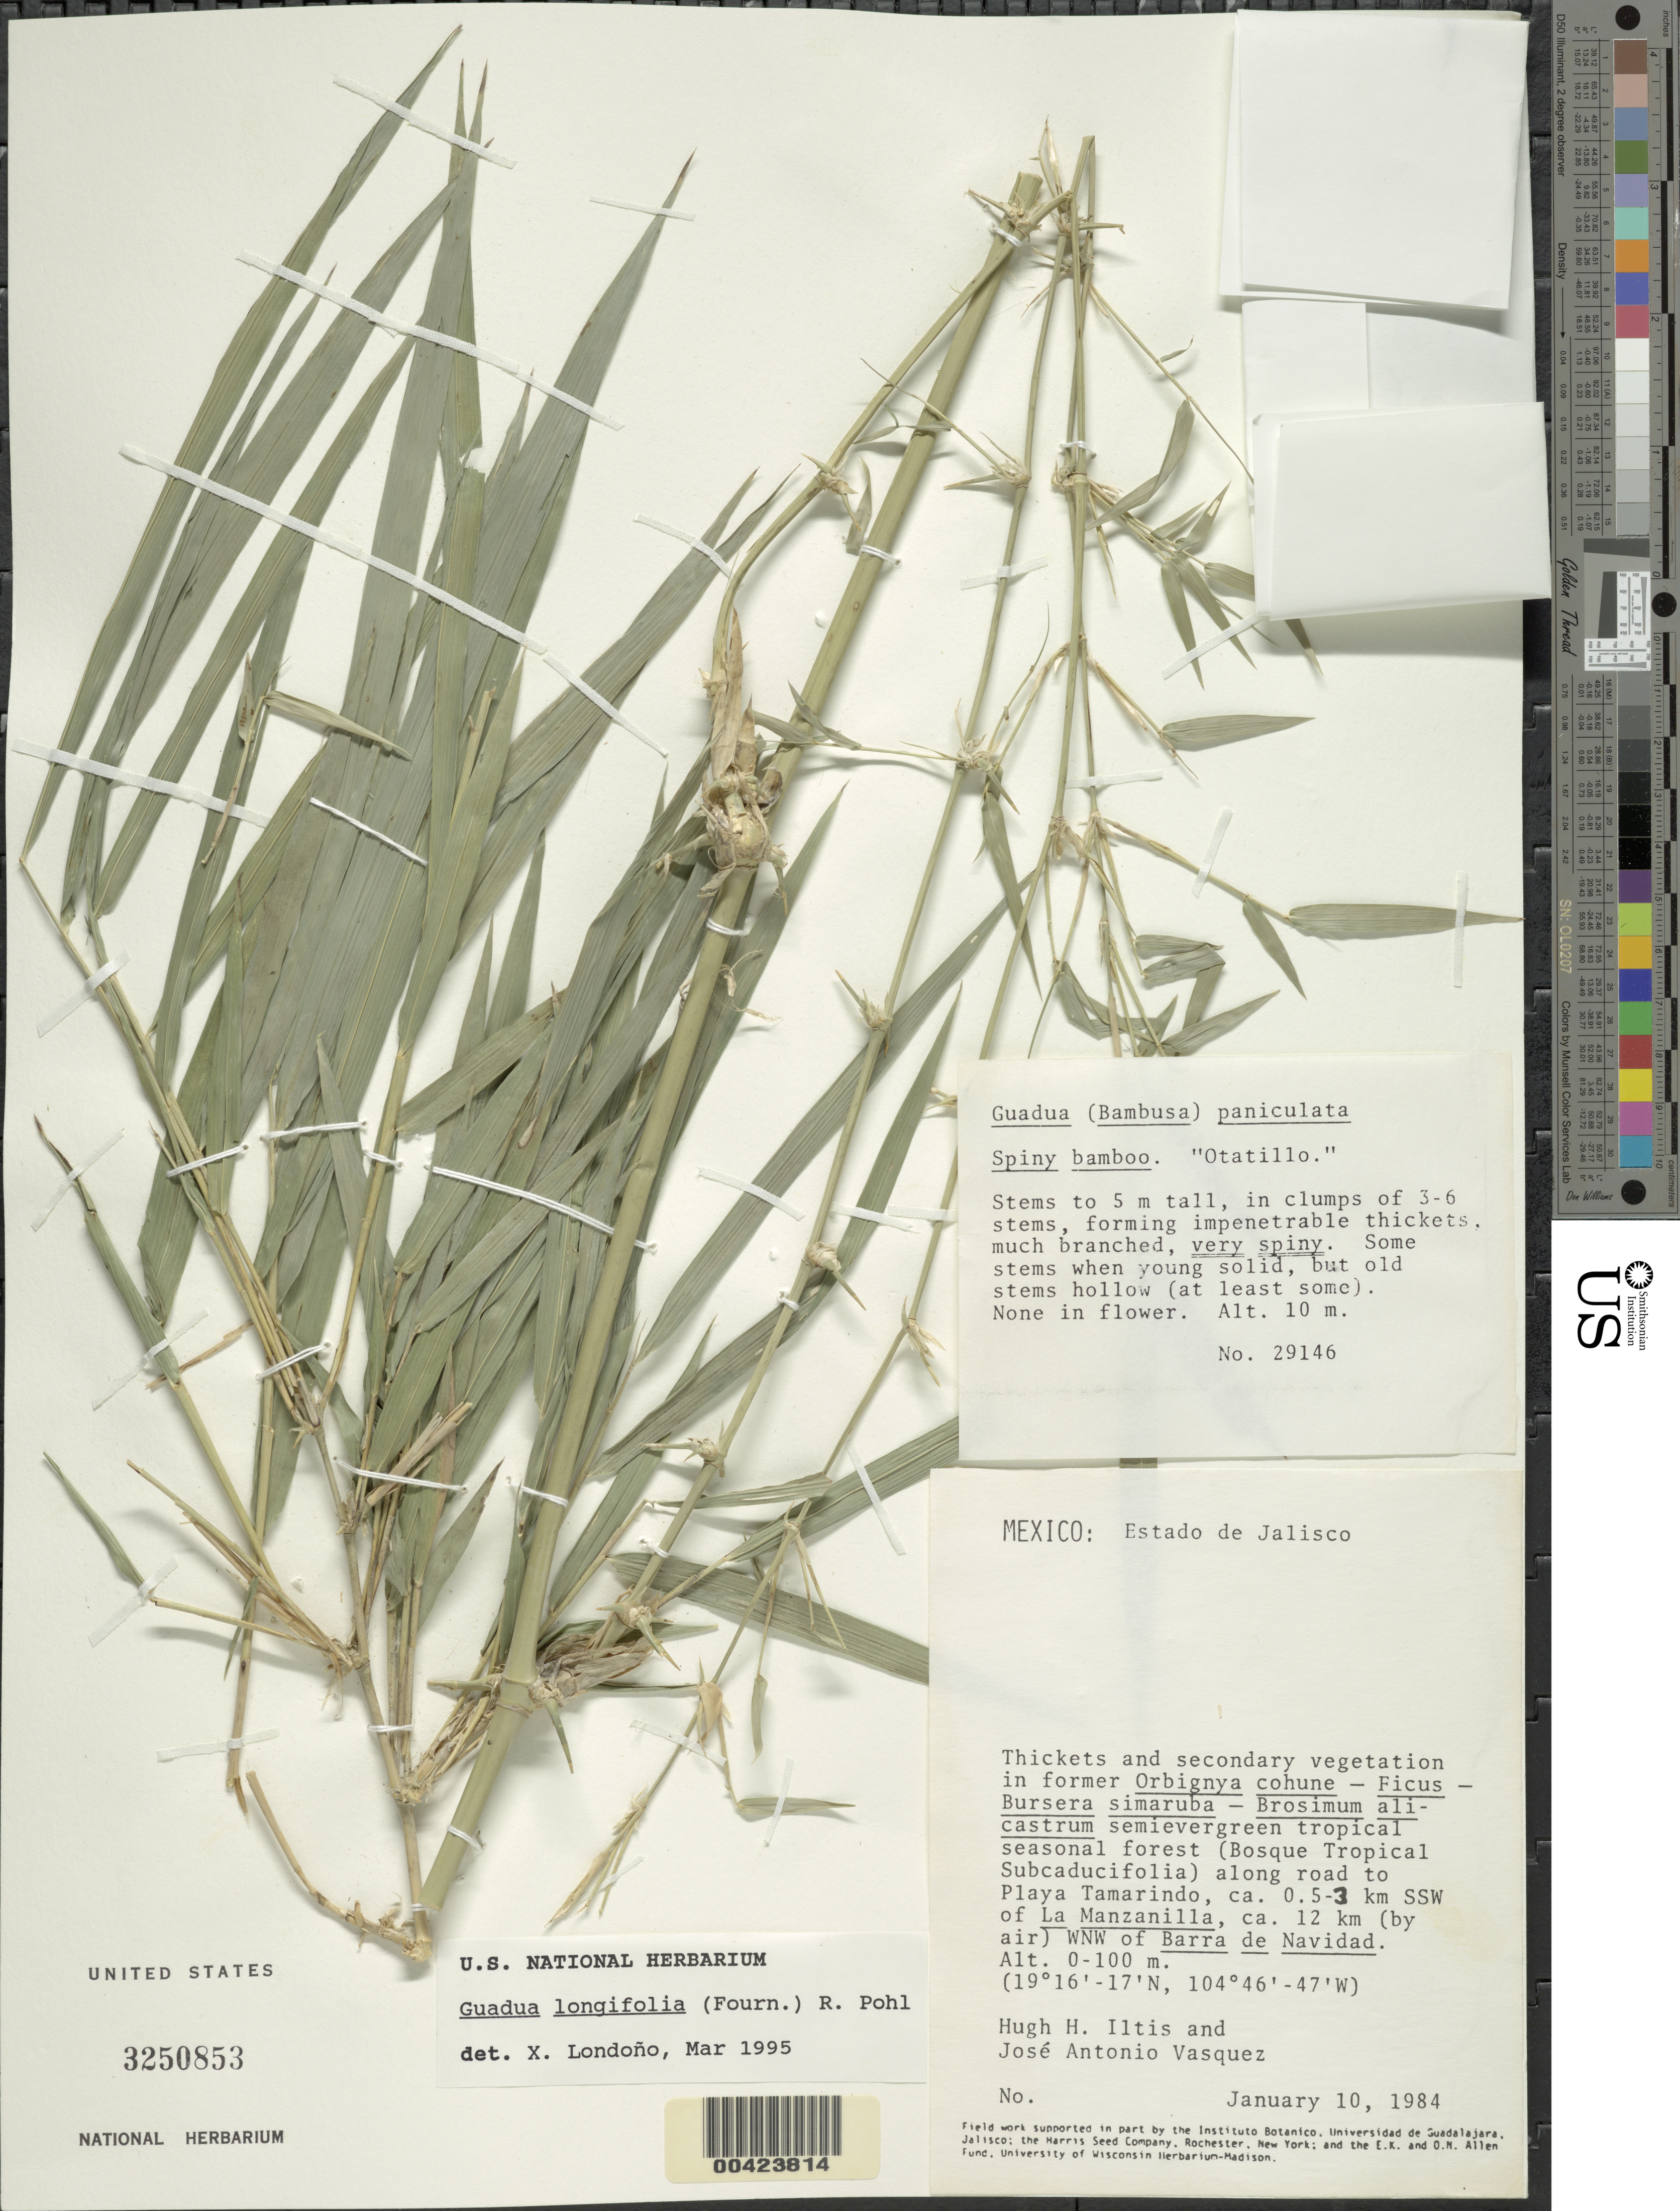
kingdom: Plantae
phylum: Tracheophyta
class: Liliopsida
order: Poales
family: Poaceae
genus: Guadua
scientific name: Guadua longifolia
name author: (E. Fourn.) R.W. Pohl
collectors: H. H. Iltis & J. A. Vasquez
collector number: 29146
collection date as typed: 10 Jan 1984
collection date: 1984-01-10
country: Mexico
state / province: Jalisco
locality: La Manzanilla, 0.5 - 3 km SSW of; along rd to Playa Tamarindo; ca. 12 km (by air) WNW of Barra de Navidad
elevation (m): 0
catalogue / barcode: US 3250853